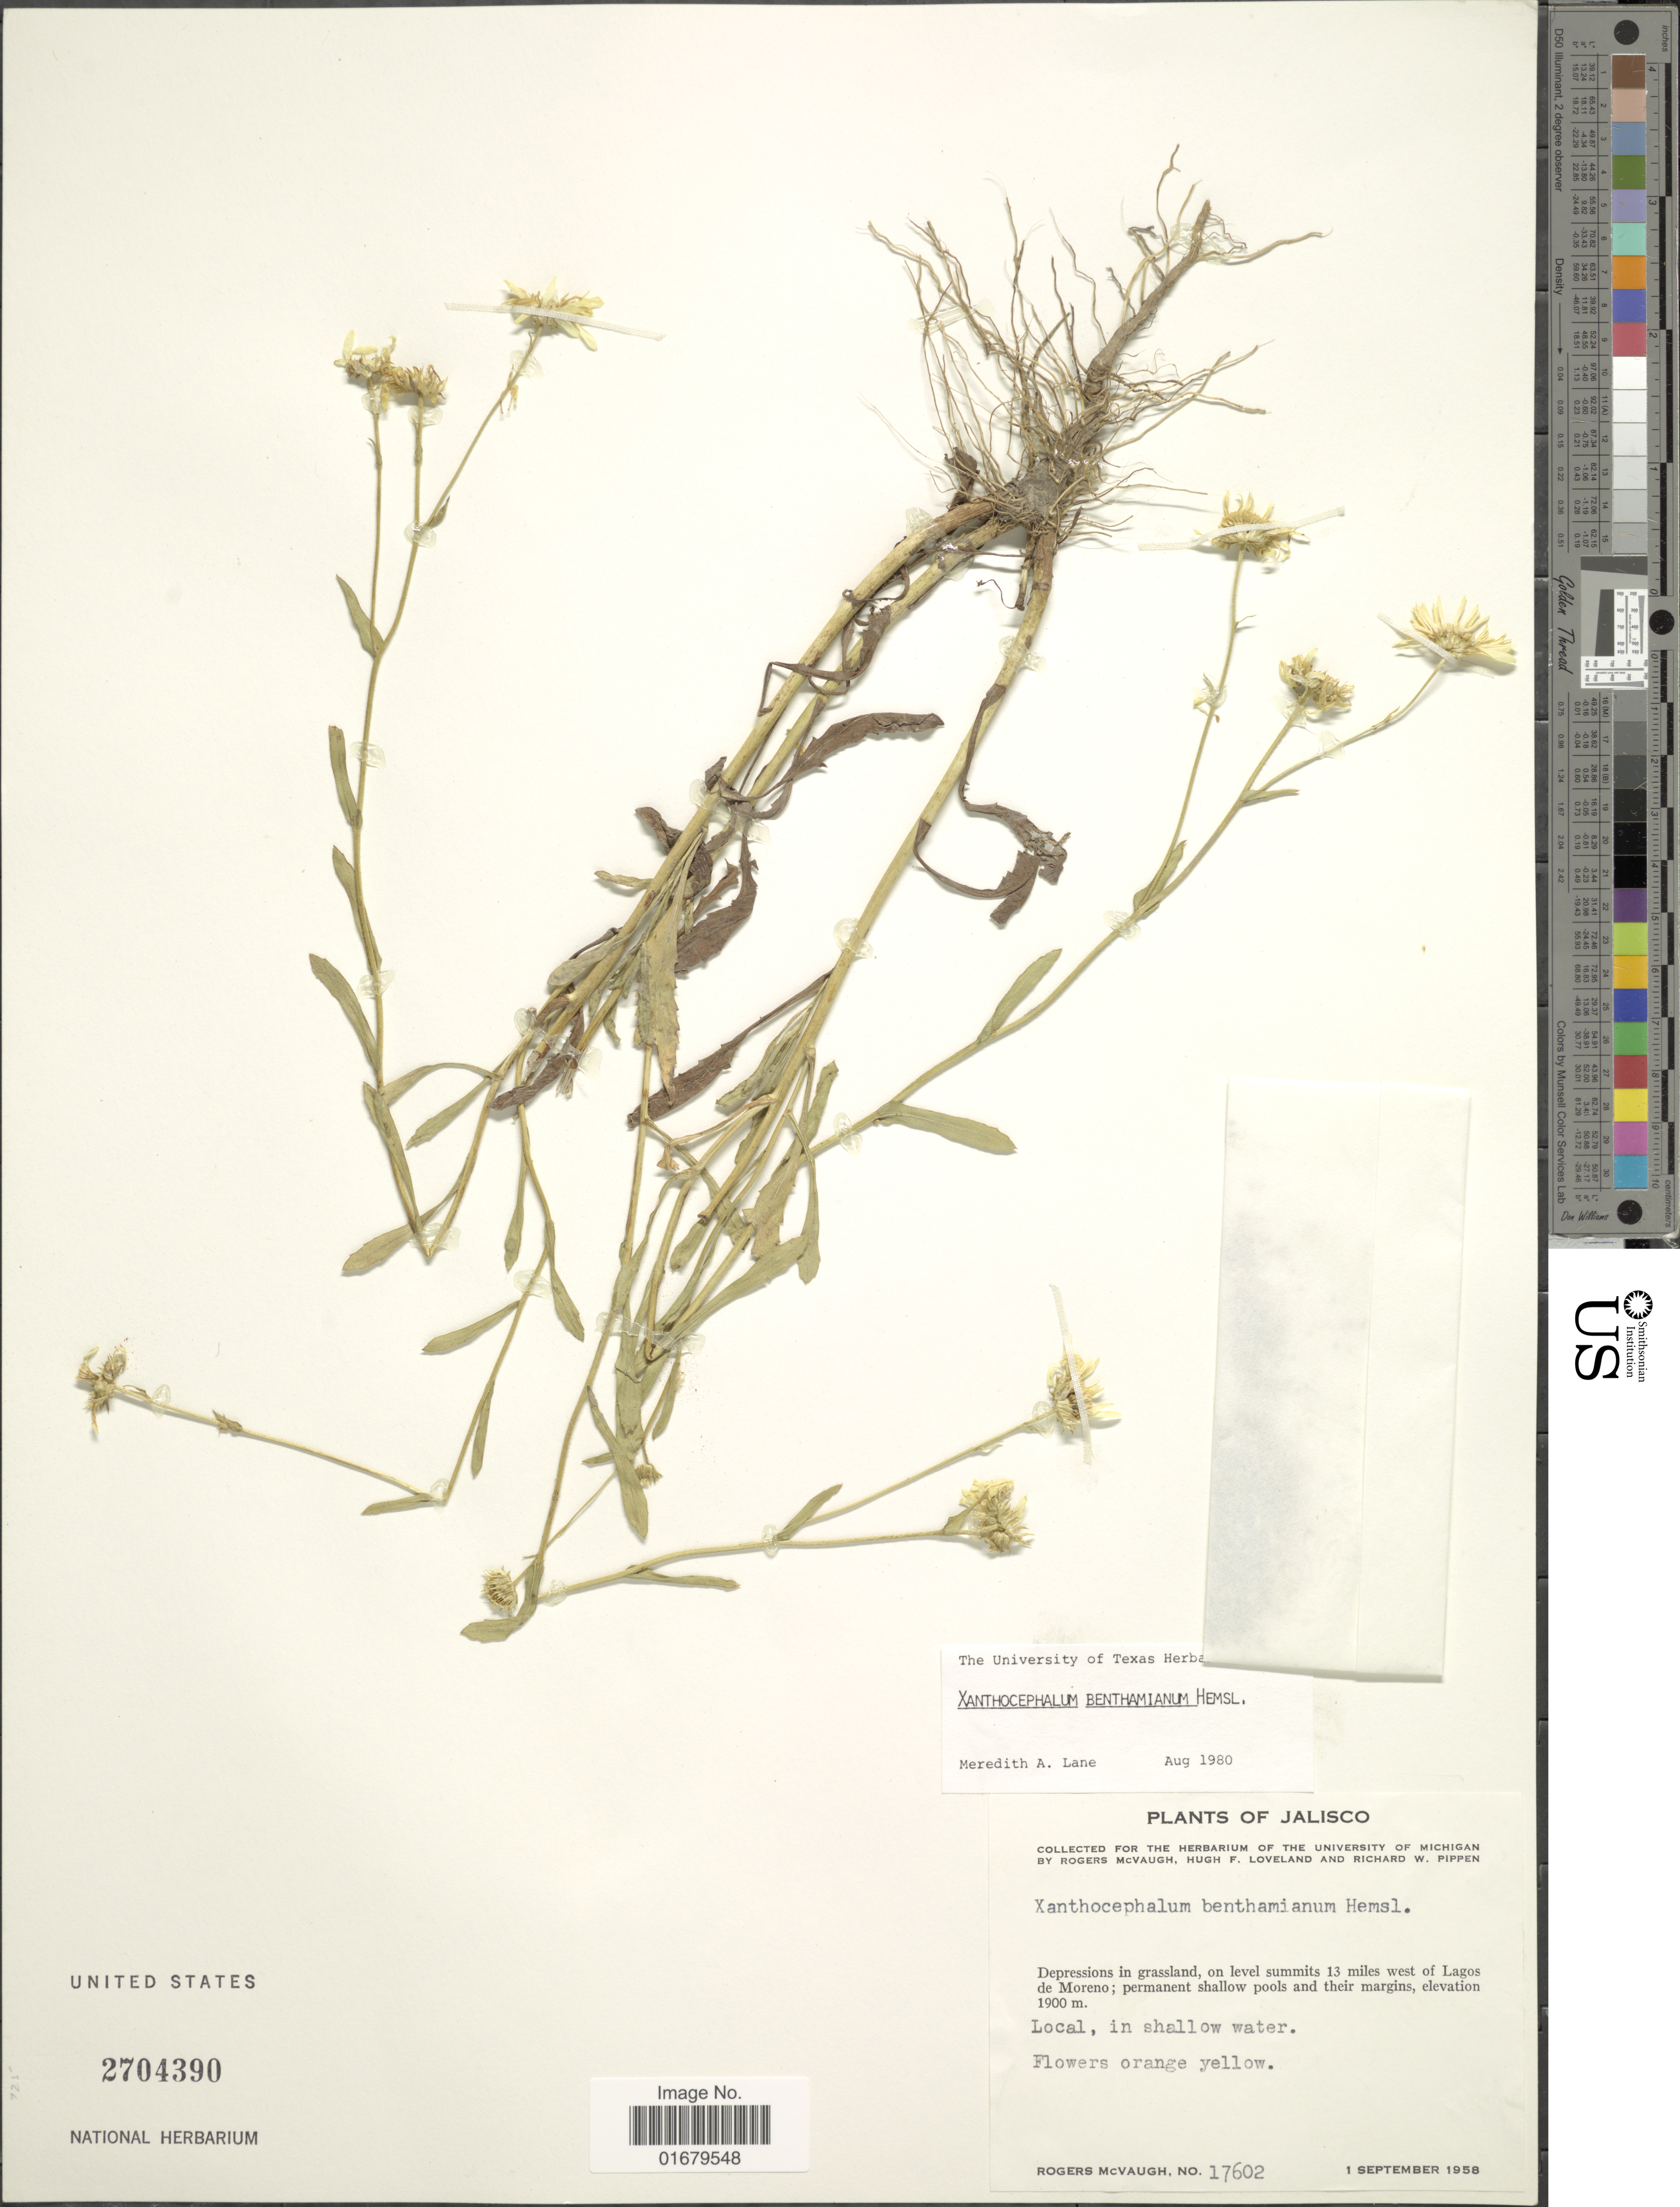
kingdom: Plantae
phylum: Tracheophyta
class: Magnoliopsida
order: Asterales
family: Asteraceae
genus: Xanthocephalum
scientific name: Xanthocephalum benthamianum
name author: Hemsl.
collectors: R. McVaugh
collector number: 17602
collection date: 1958-09-01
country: Mexico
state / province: Jalisco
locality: Depressions in grassland, on level summit 13 miles west of Lagos de Moreno; permanent shallow pools and their margins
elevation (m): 1900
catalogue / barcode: US 2704390